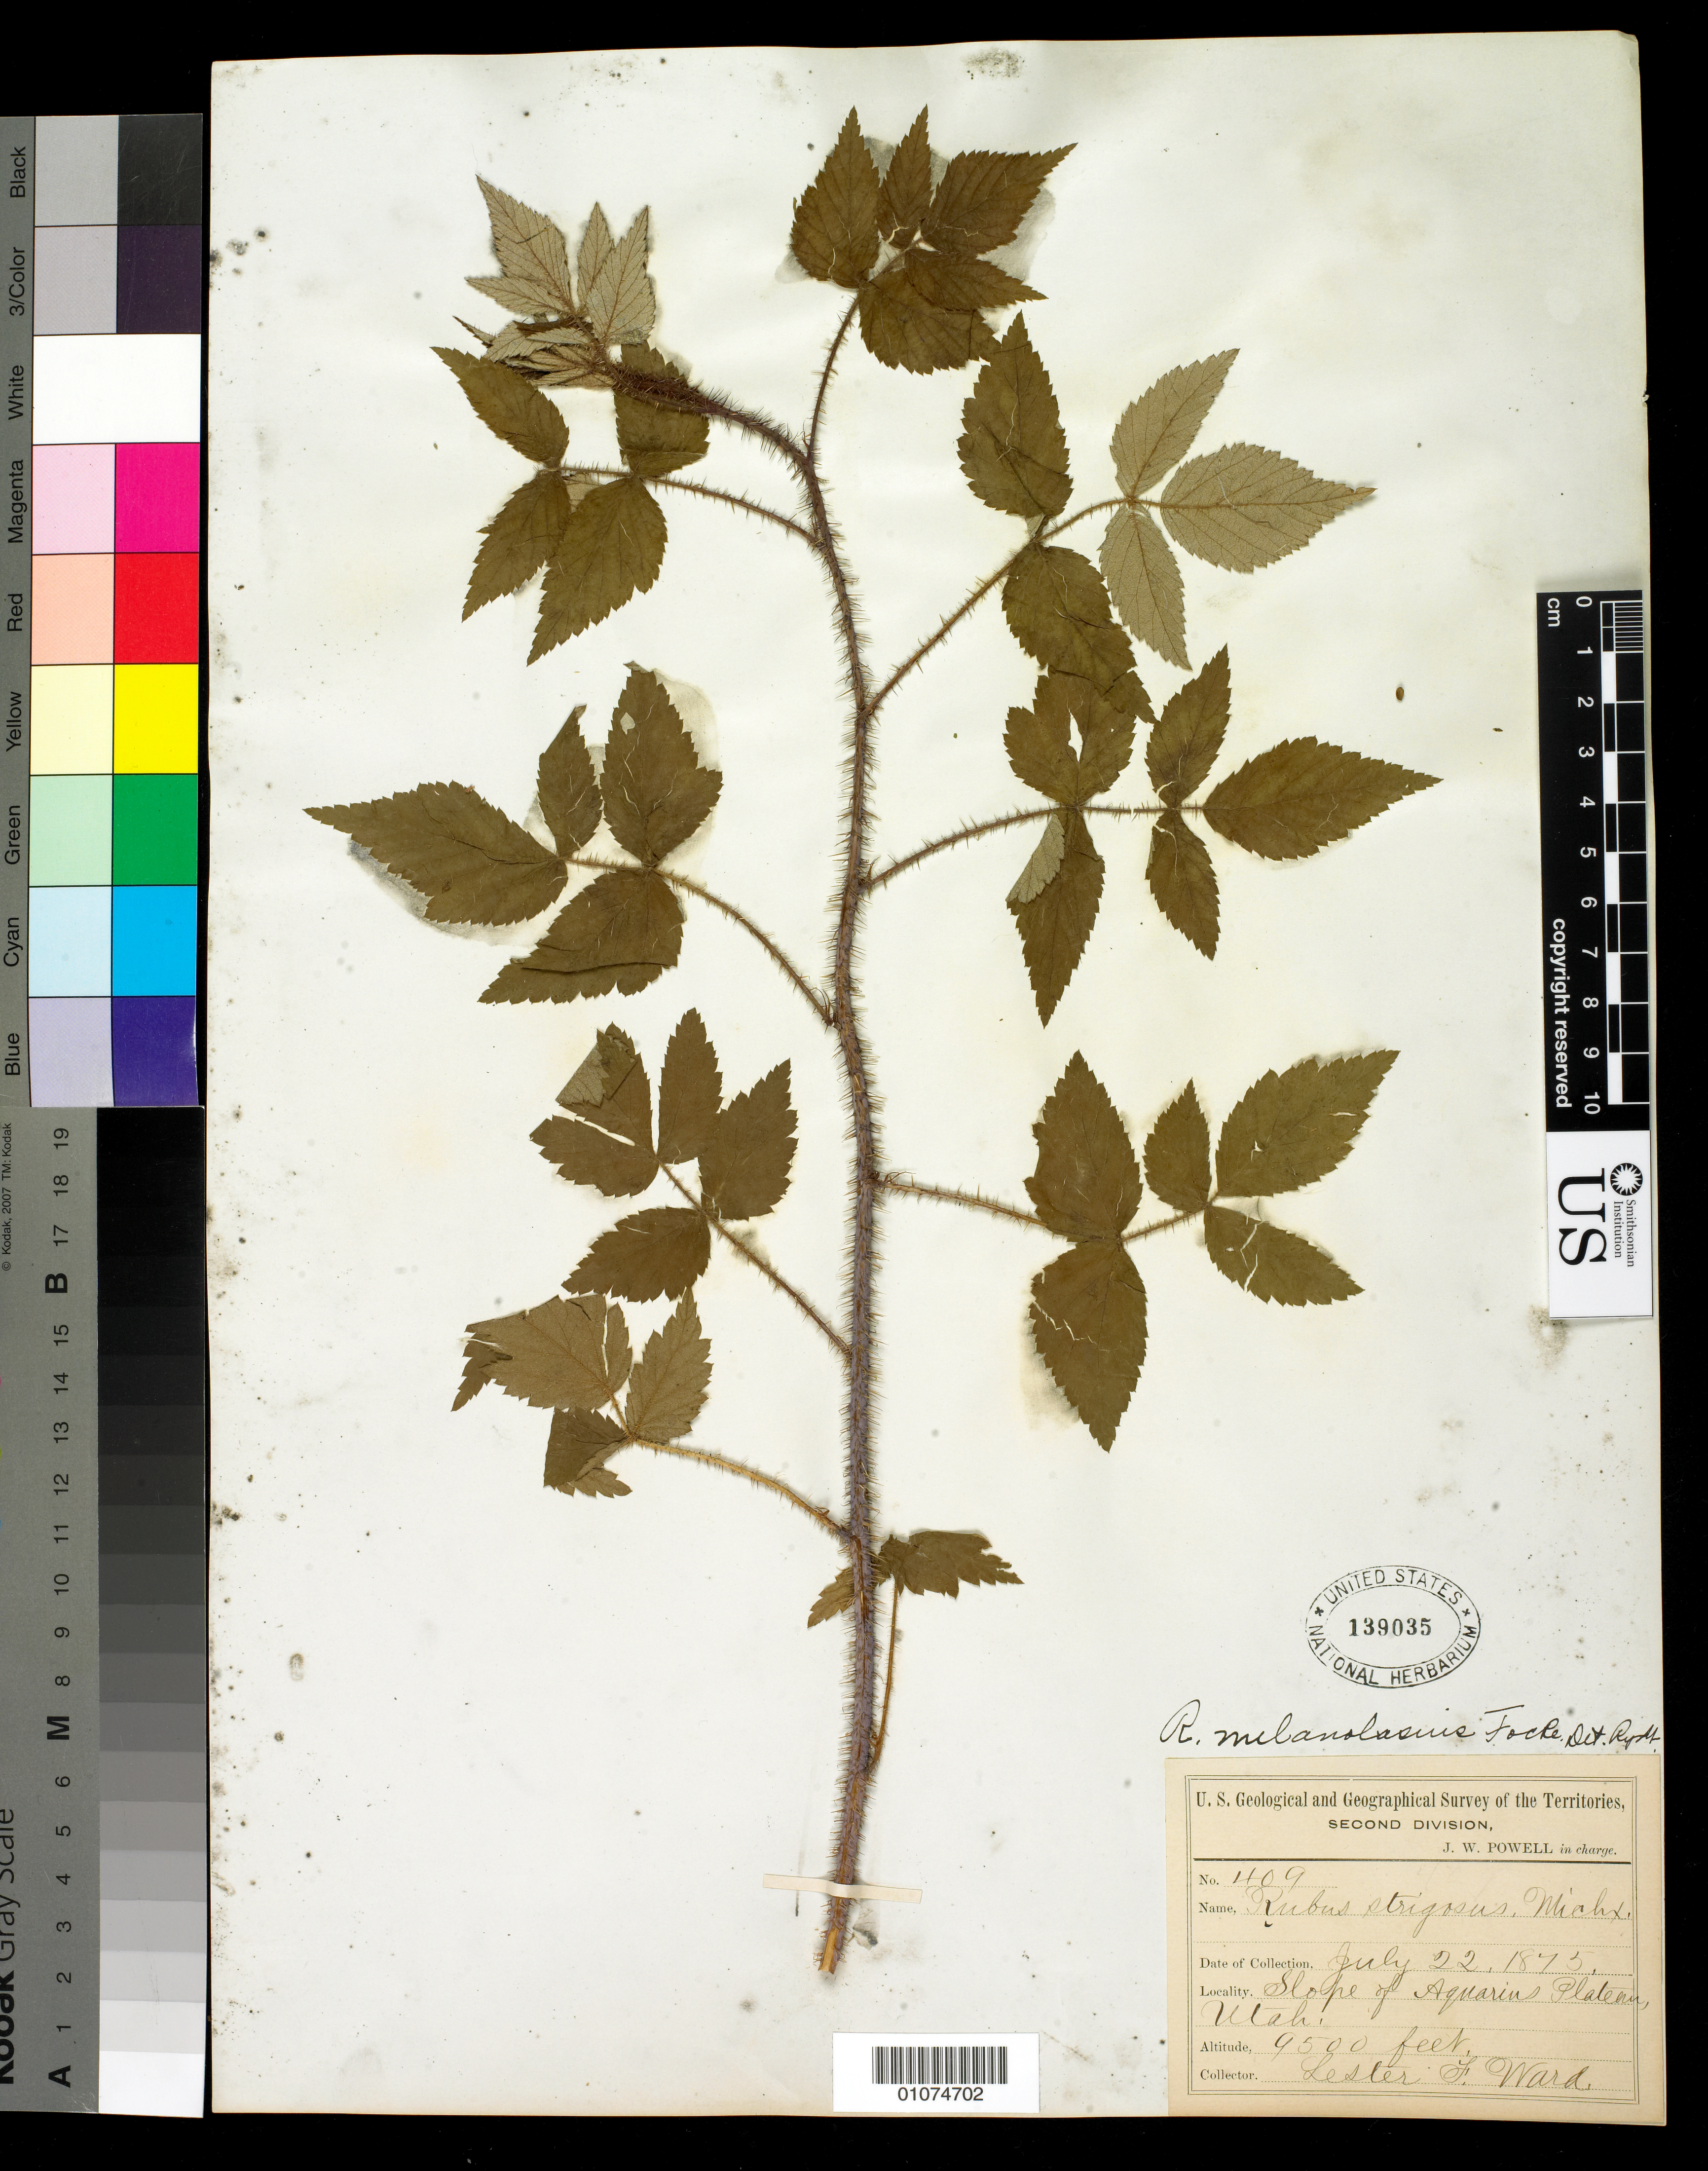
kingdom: Plantae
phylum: Tracheophyta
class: Magnoliopsida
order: Rosales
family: Rosaceae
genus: Rubus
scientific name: Rubus melanolasius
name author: Dieck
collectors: L. F. Ward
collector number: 409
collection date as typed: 22 Jul 1875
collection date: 1875-07-22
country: United States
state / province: Utah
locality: Slope of Aquarius Plateau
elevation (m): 2896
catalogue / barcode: US 139035